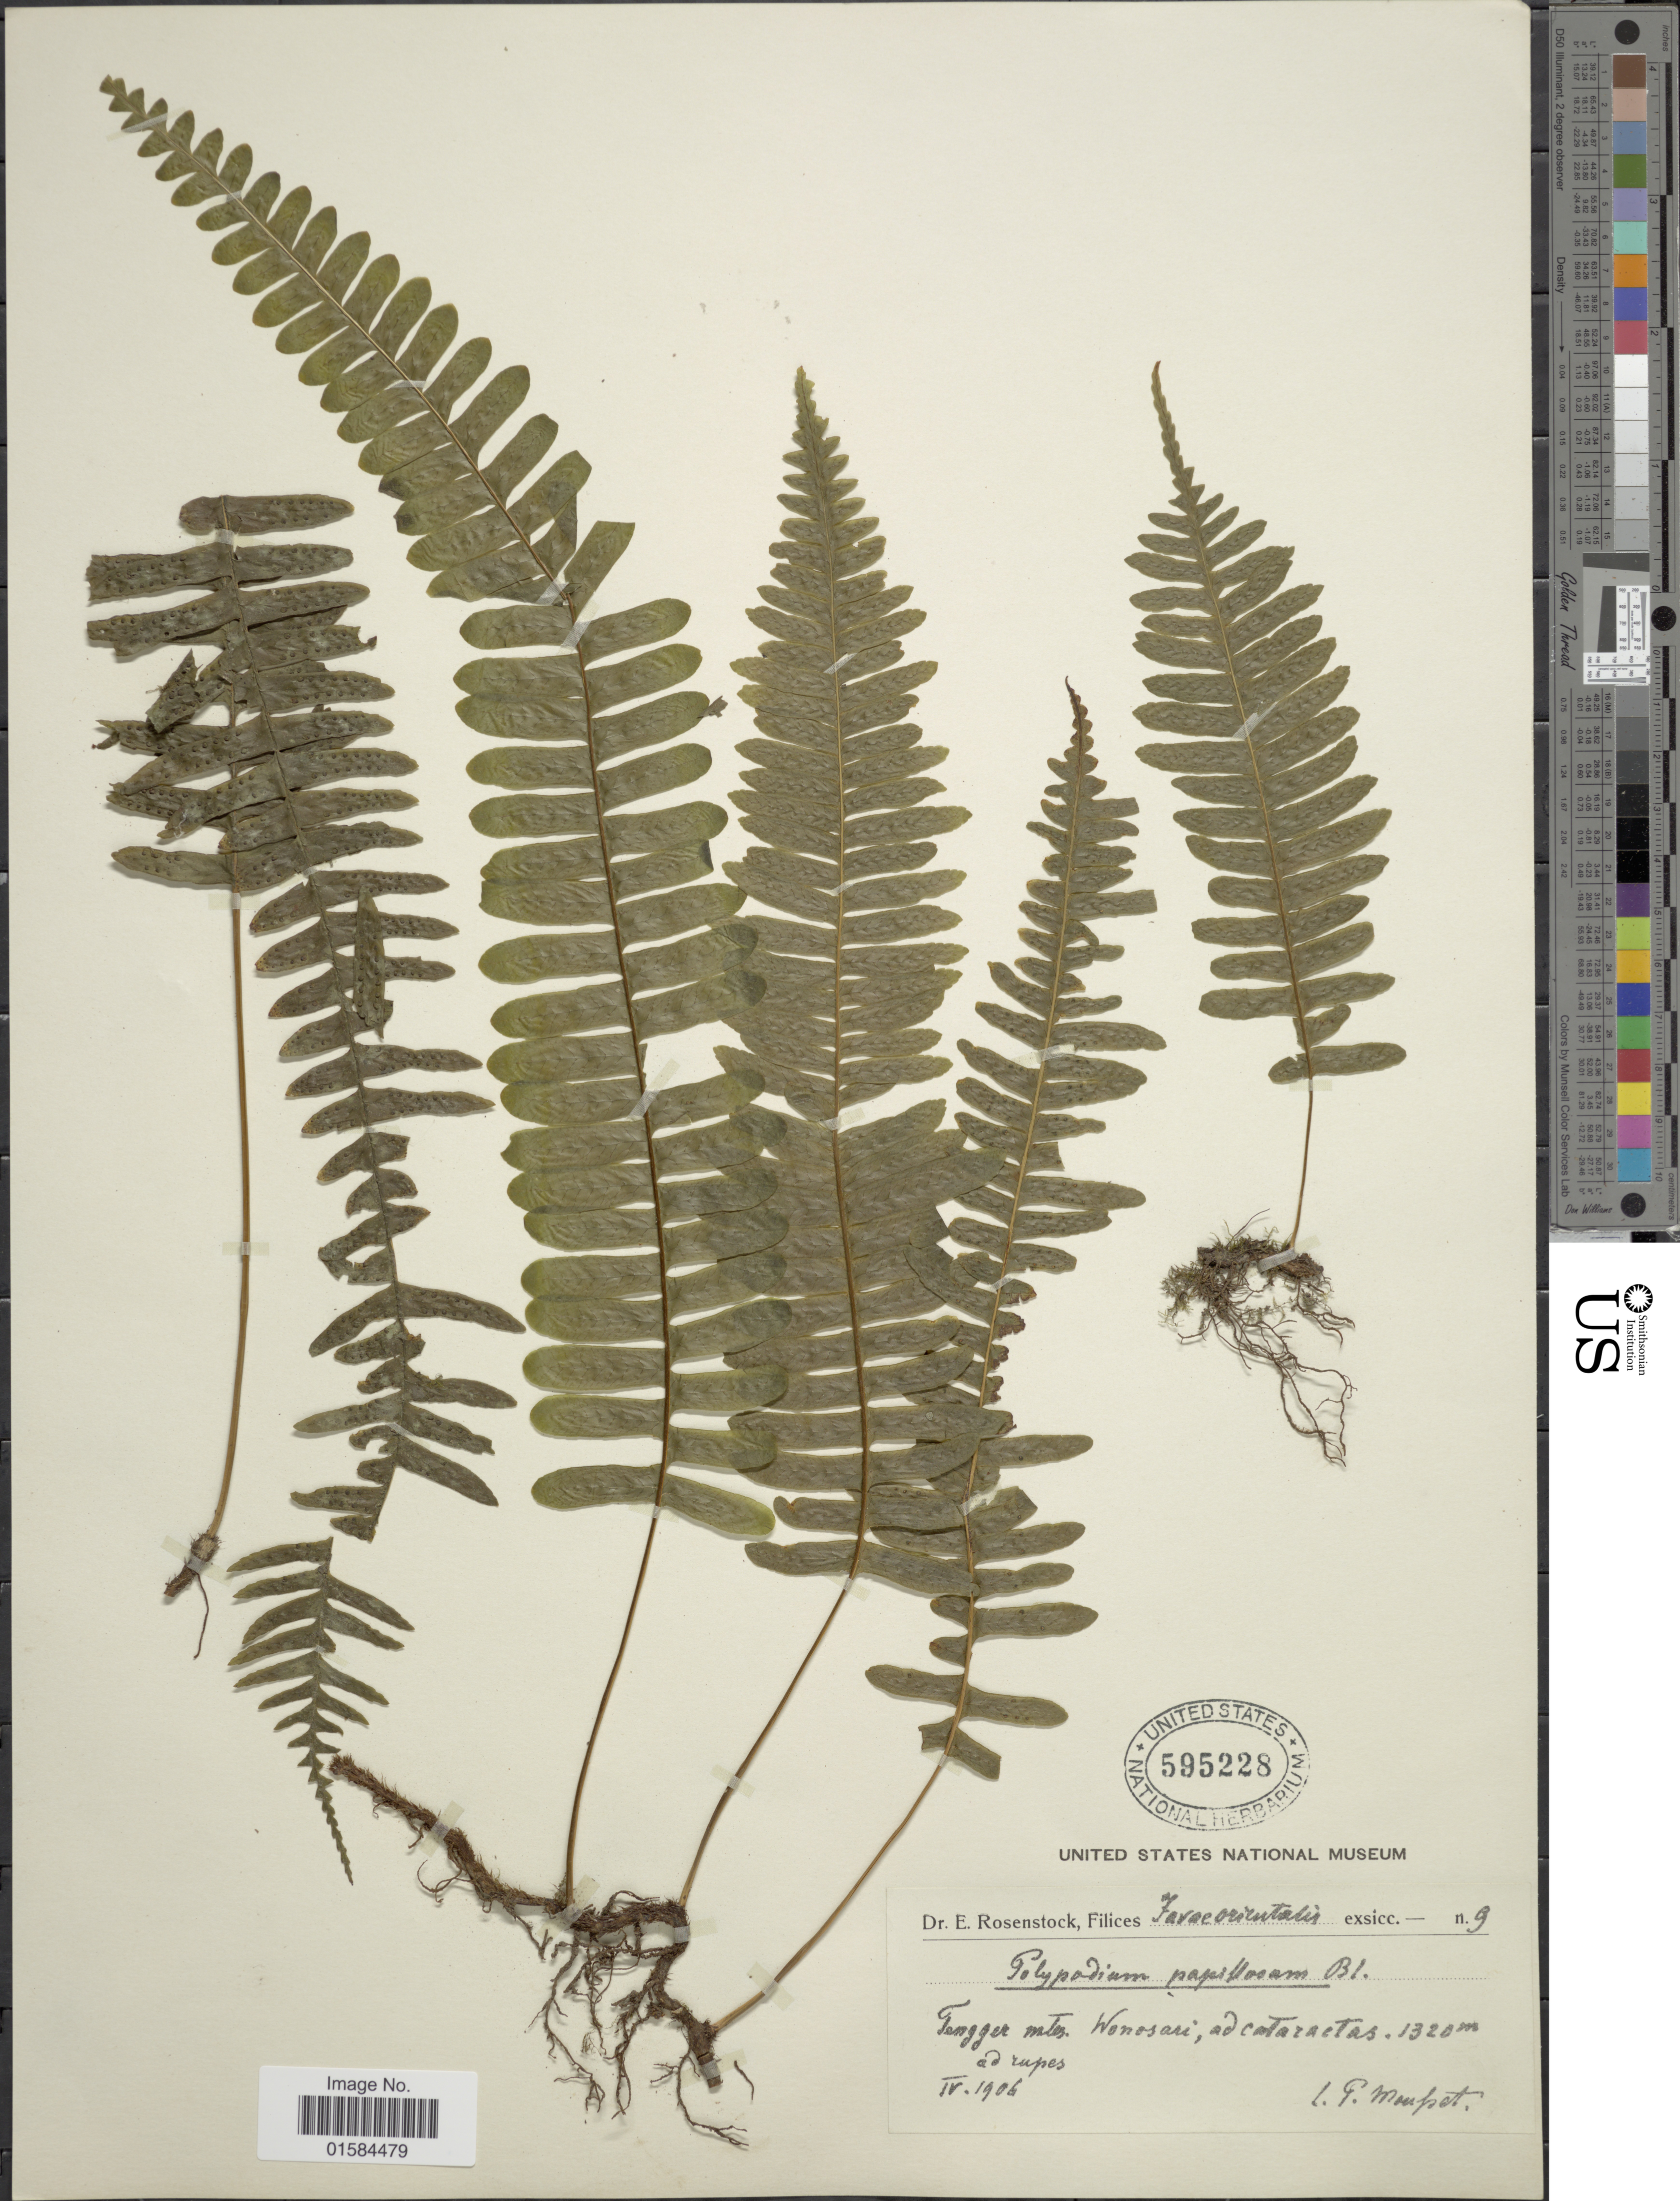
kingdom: Plantae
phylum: Tracheophyta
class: Polypodiopsida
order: Polypodiales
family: Polypodiaceae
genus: Thylacopteris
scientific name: Thylacopteris papillosa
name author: (Blume) Kunze ex J. Sm.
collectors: G. Mousset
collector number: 9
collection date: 1906-04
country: Indonesia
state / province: Java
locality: Javae orientalis, Tengger Mtn, Wonosari, ad cataractas [interpreted]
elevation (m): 1320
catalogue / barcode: US 595228